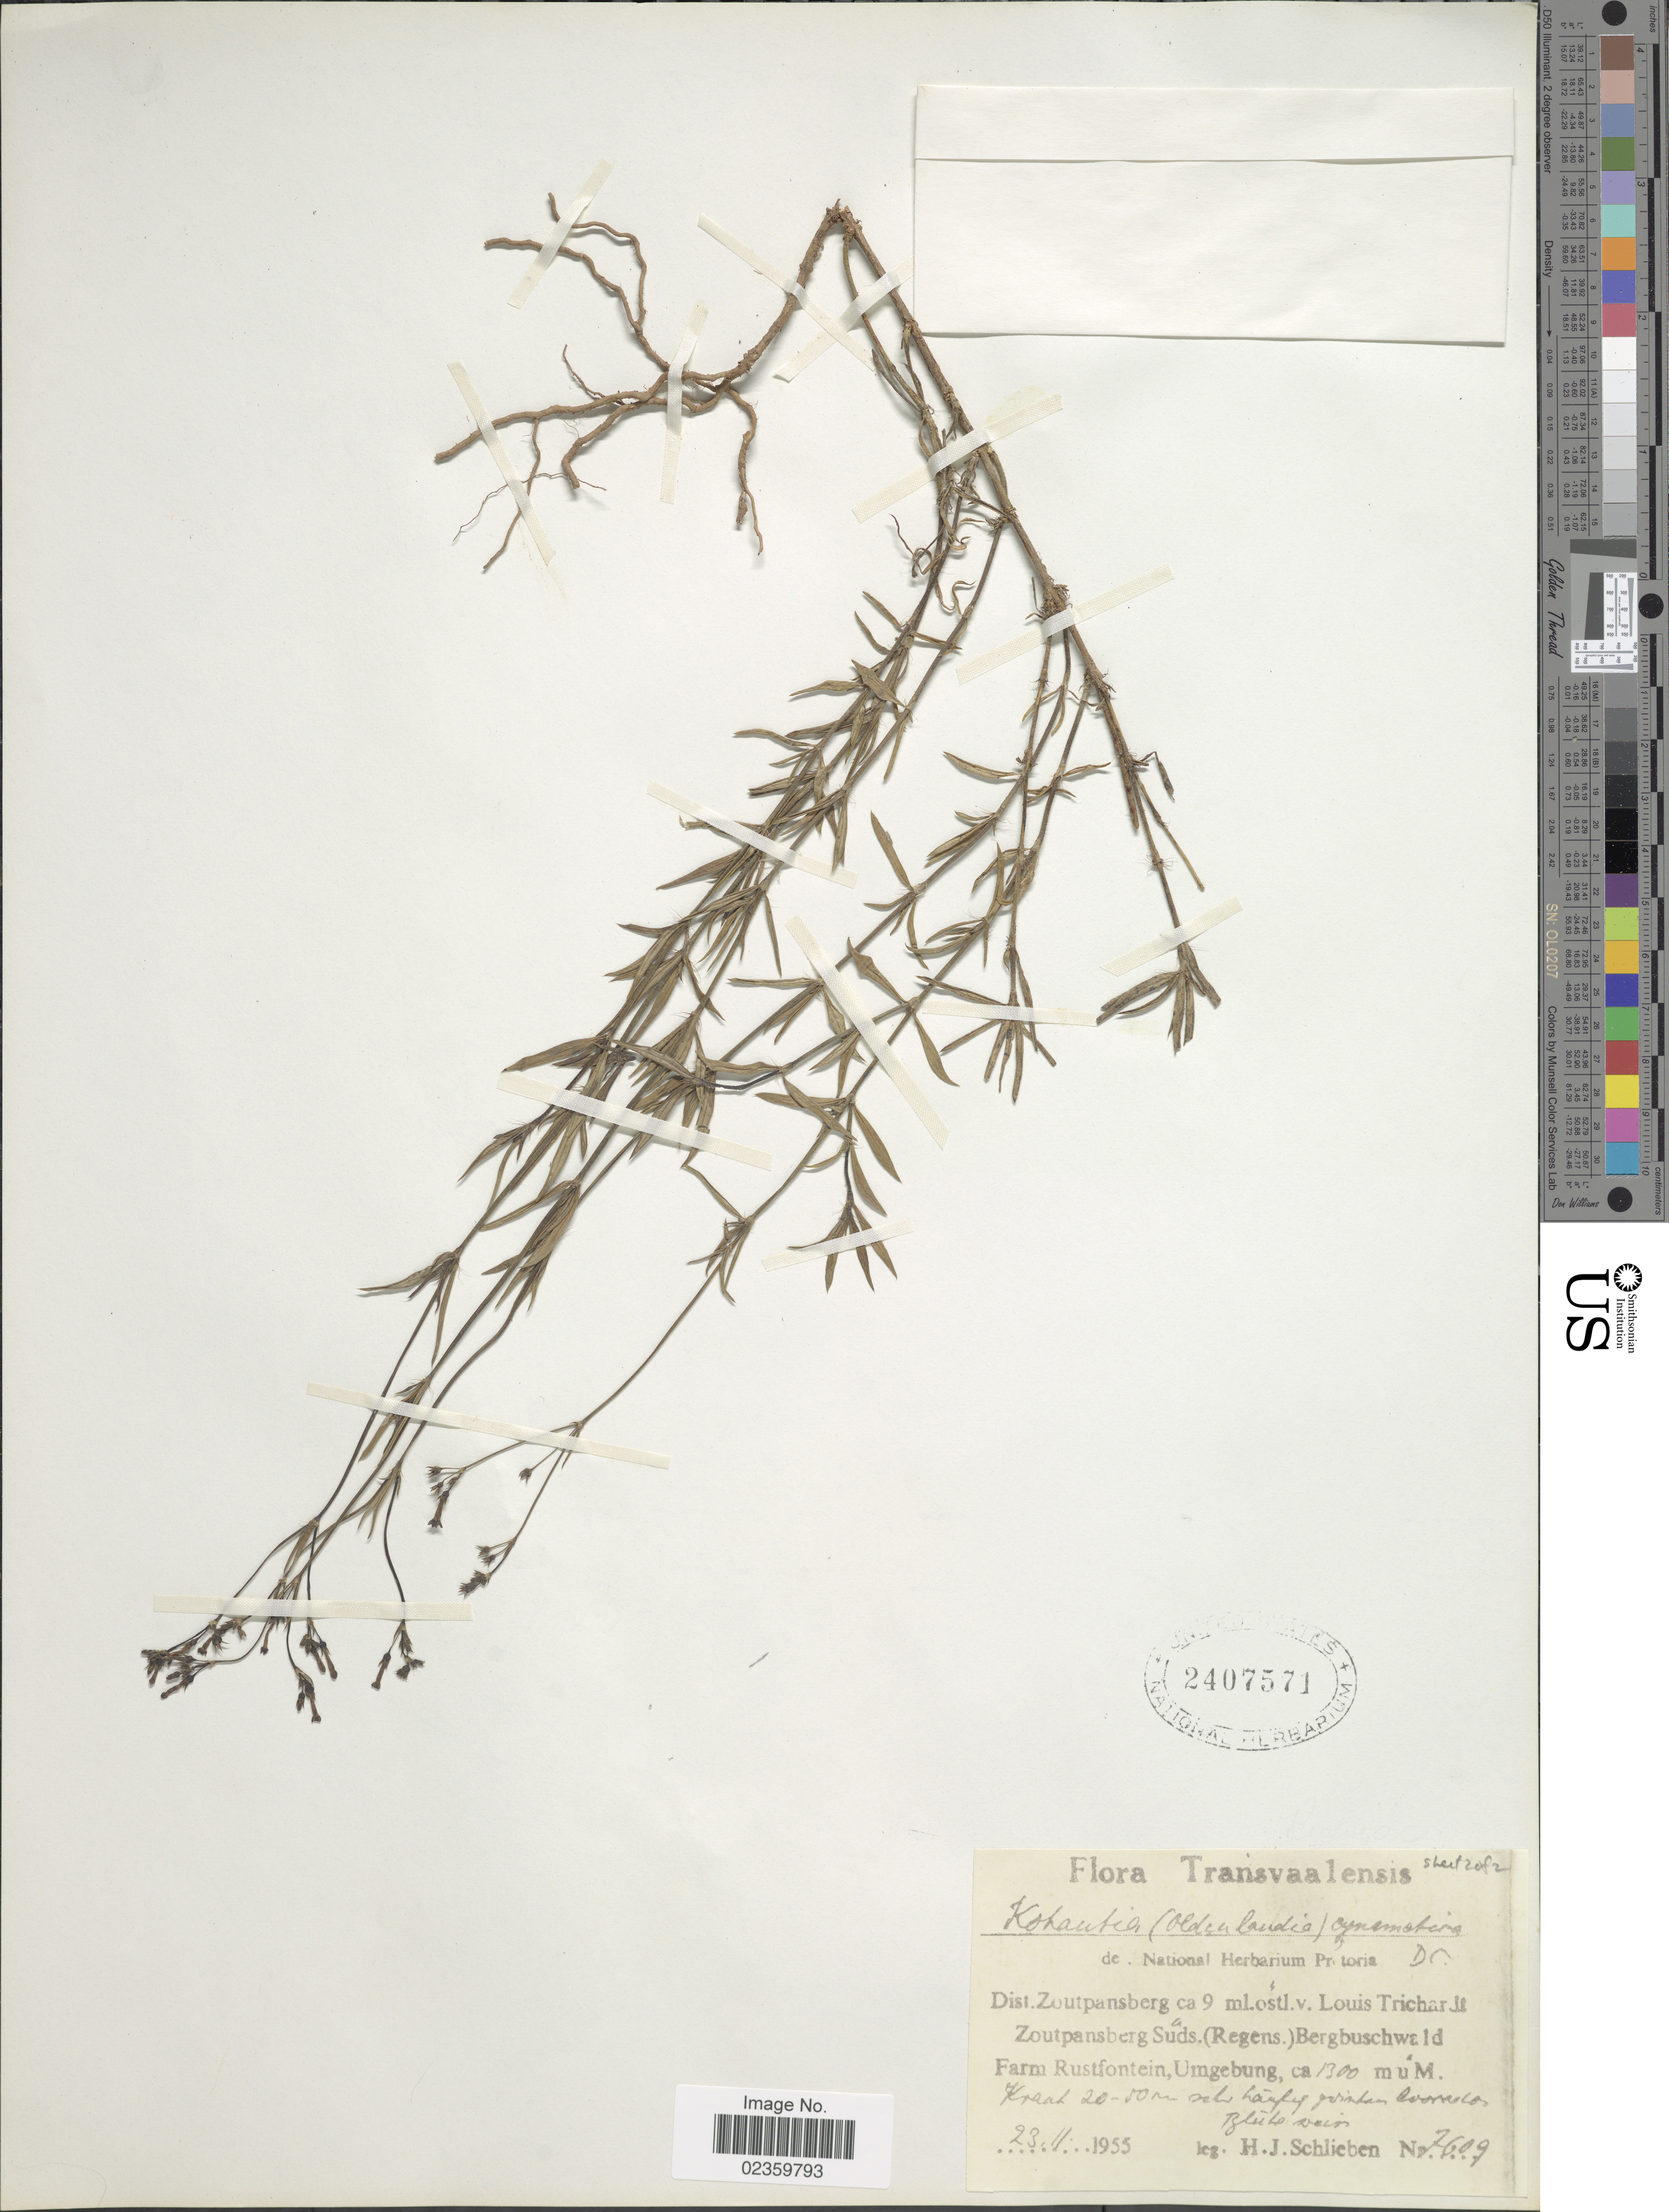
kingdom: Plantae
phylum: Tracheophyta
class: Magnoliopsida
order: Gentianales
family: Rubiaceae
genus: Kohautia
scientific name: Kohautia cynanchica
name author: DC.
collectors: H. J. Schlieben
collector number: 7609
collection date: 1955-11-23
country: South Africa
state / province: Limpopo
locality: Transvaalensis, Dist. Zoutpansberg ca 9 ml. ostl. v. Louis Trichardt Zoutpansberg Suds (Regens) Bergbuschwald Farm Rustfontein, Umgebung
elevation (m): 1300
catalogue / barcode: US 2407571